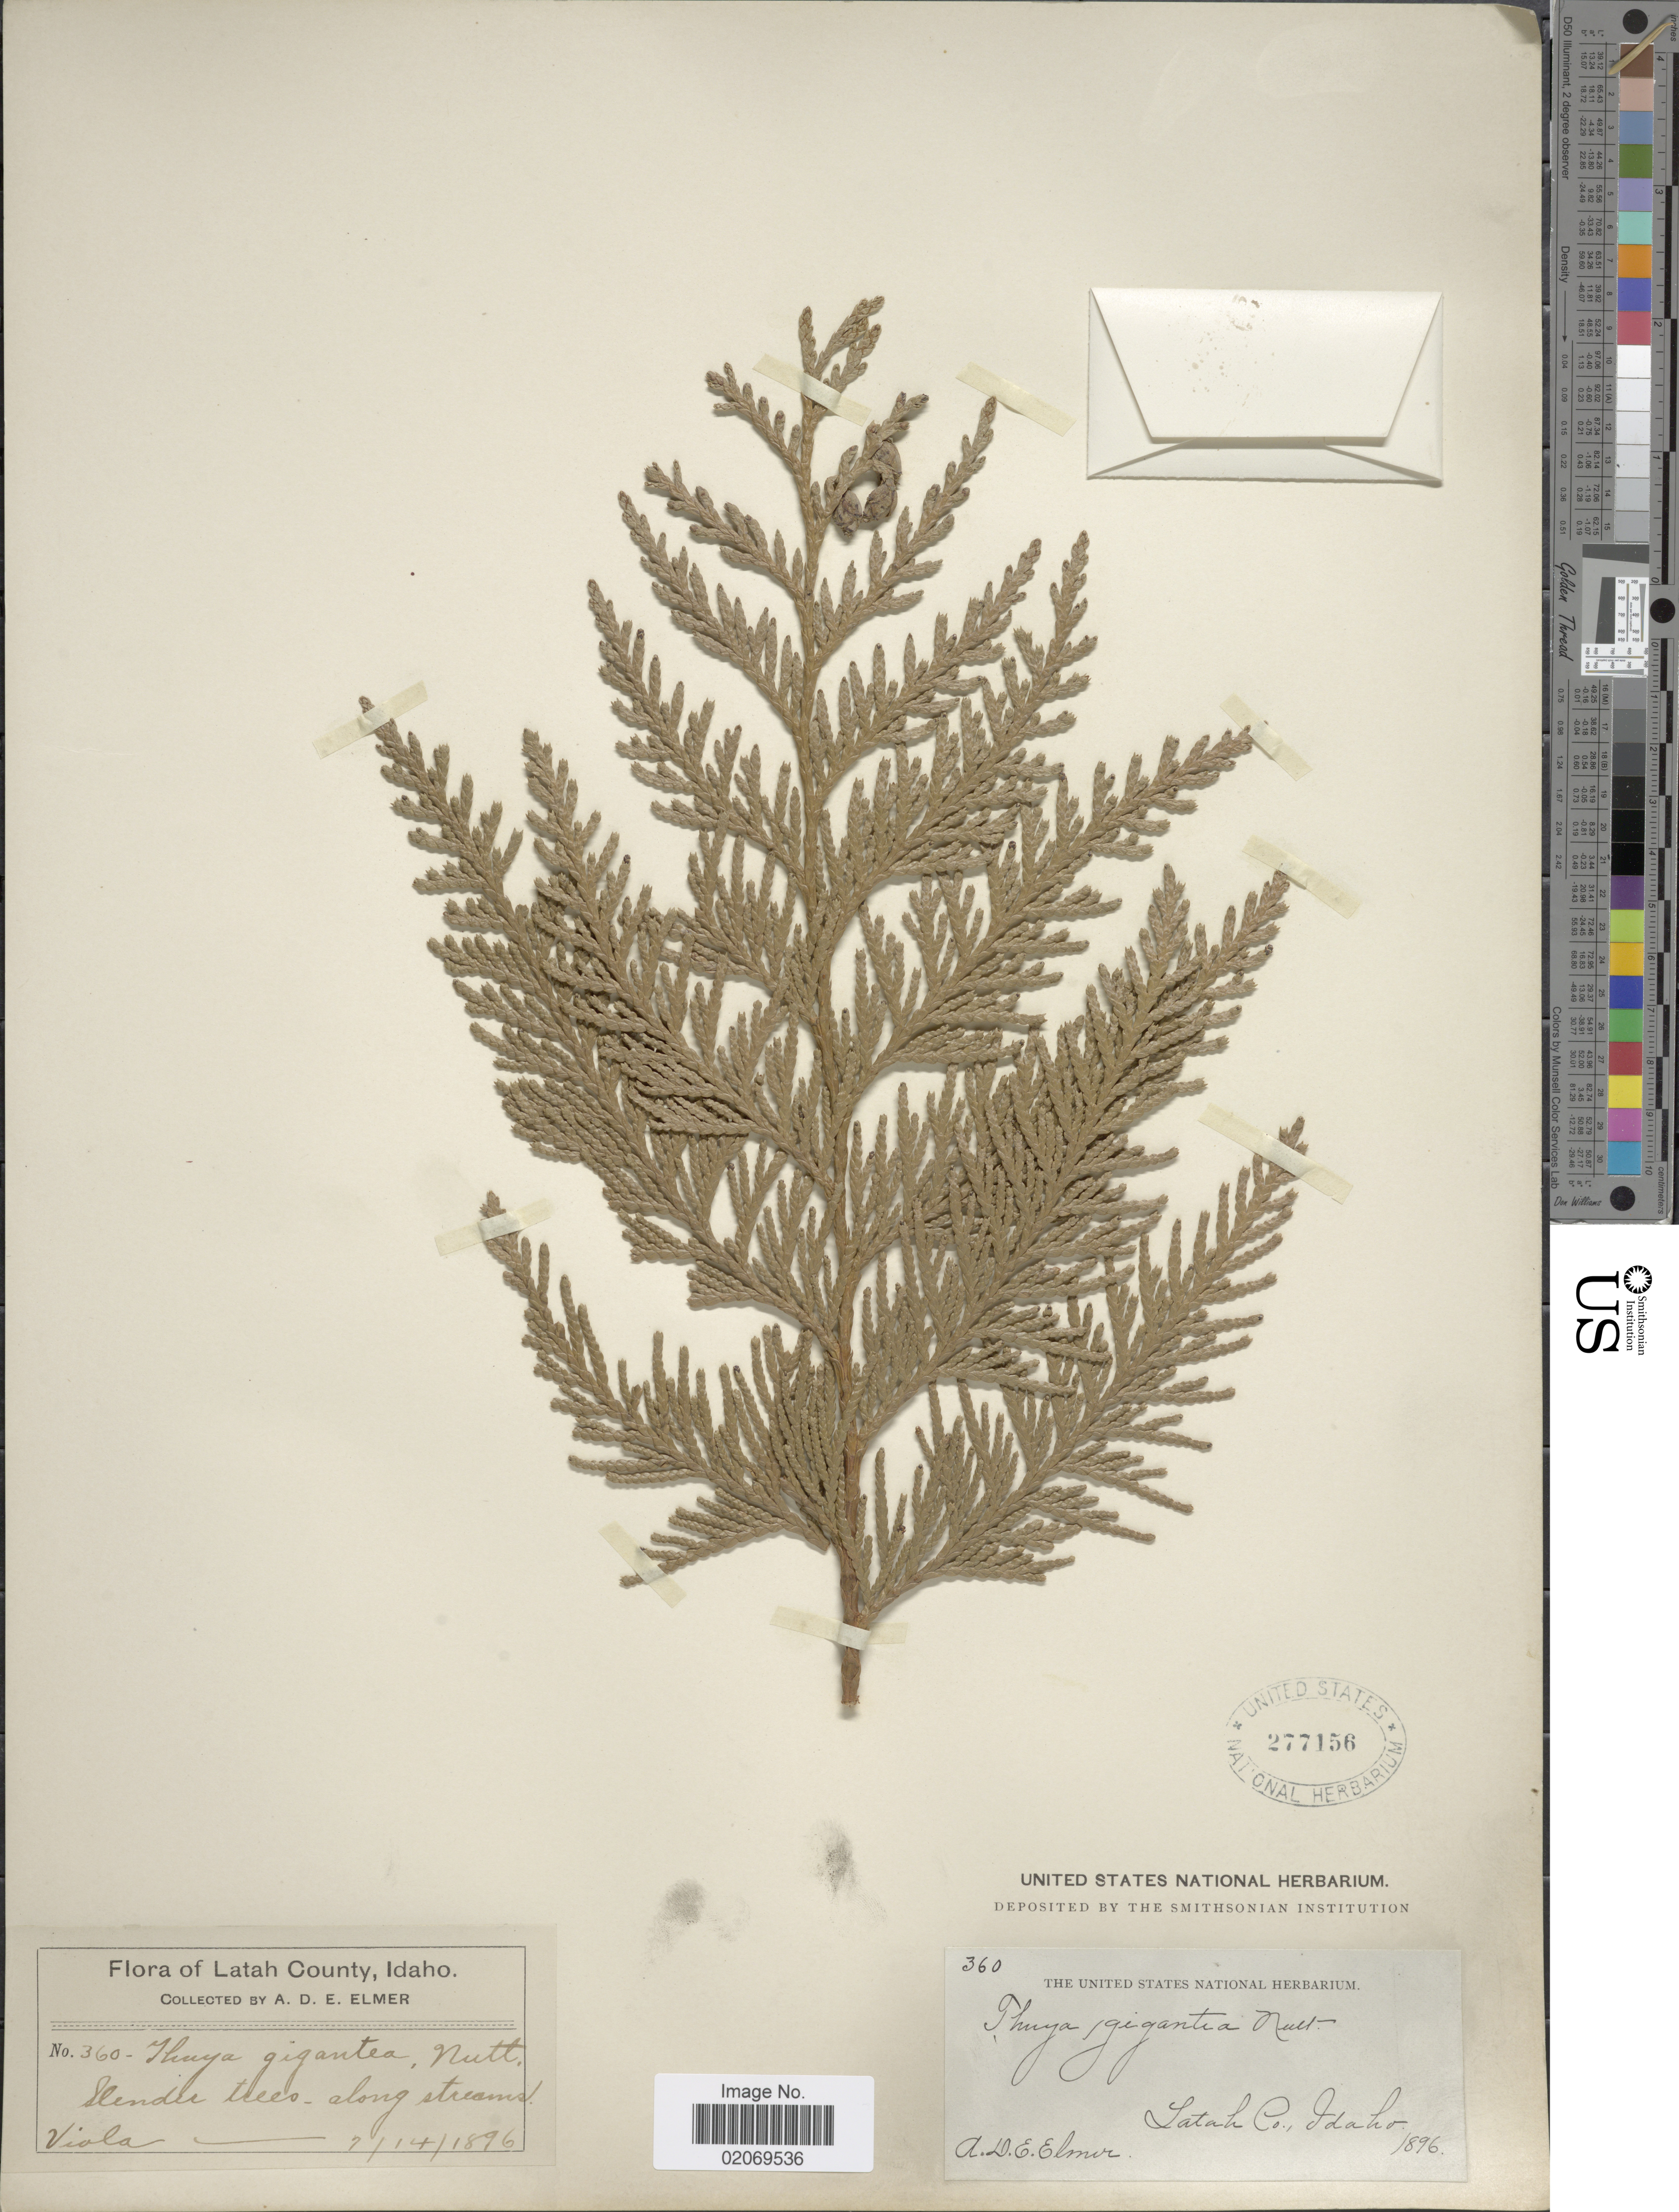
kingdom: Plantae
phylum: Tracheophyta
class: Pinopsida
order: Pinales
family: Cupressaceae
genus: Thuja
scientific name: Thuja plicata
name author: Donn & D. Don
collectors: A. D. E. Elmer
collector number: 360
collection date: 1896-07-14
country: United States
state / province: Idaho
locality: Latah County, Slendre trees - along streams, Viola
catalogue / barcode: US 277156